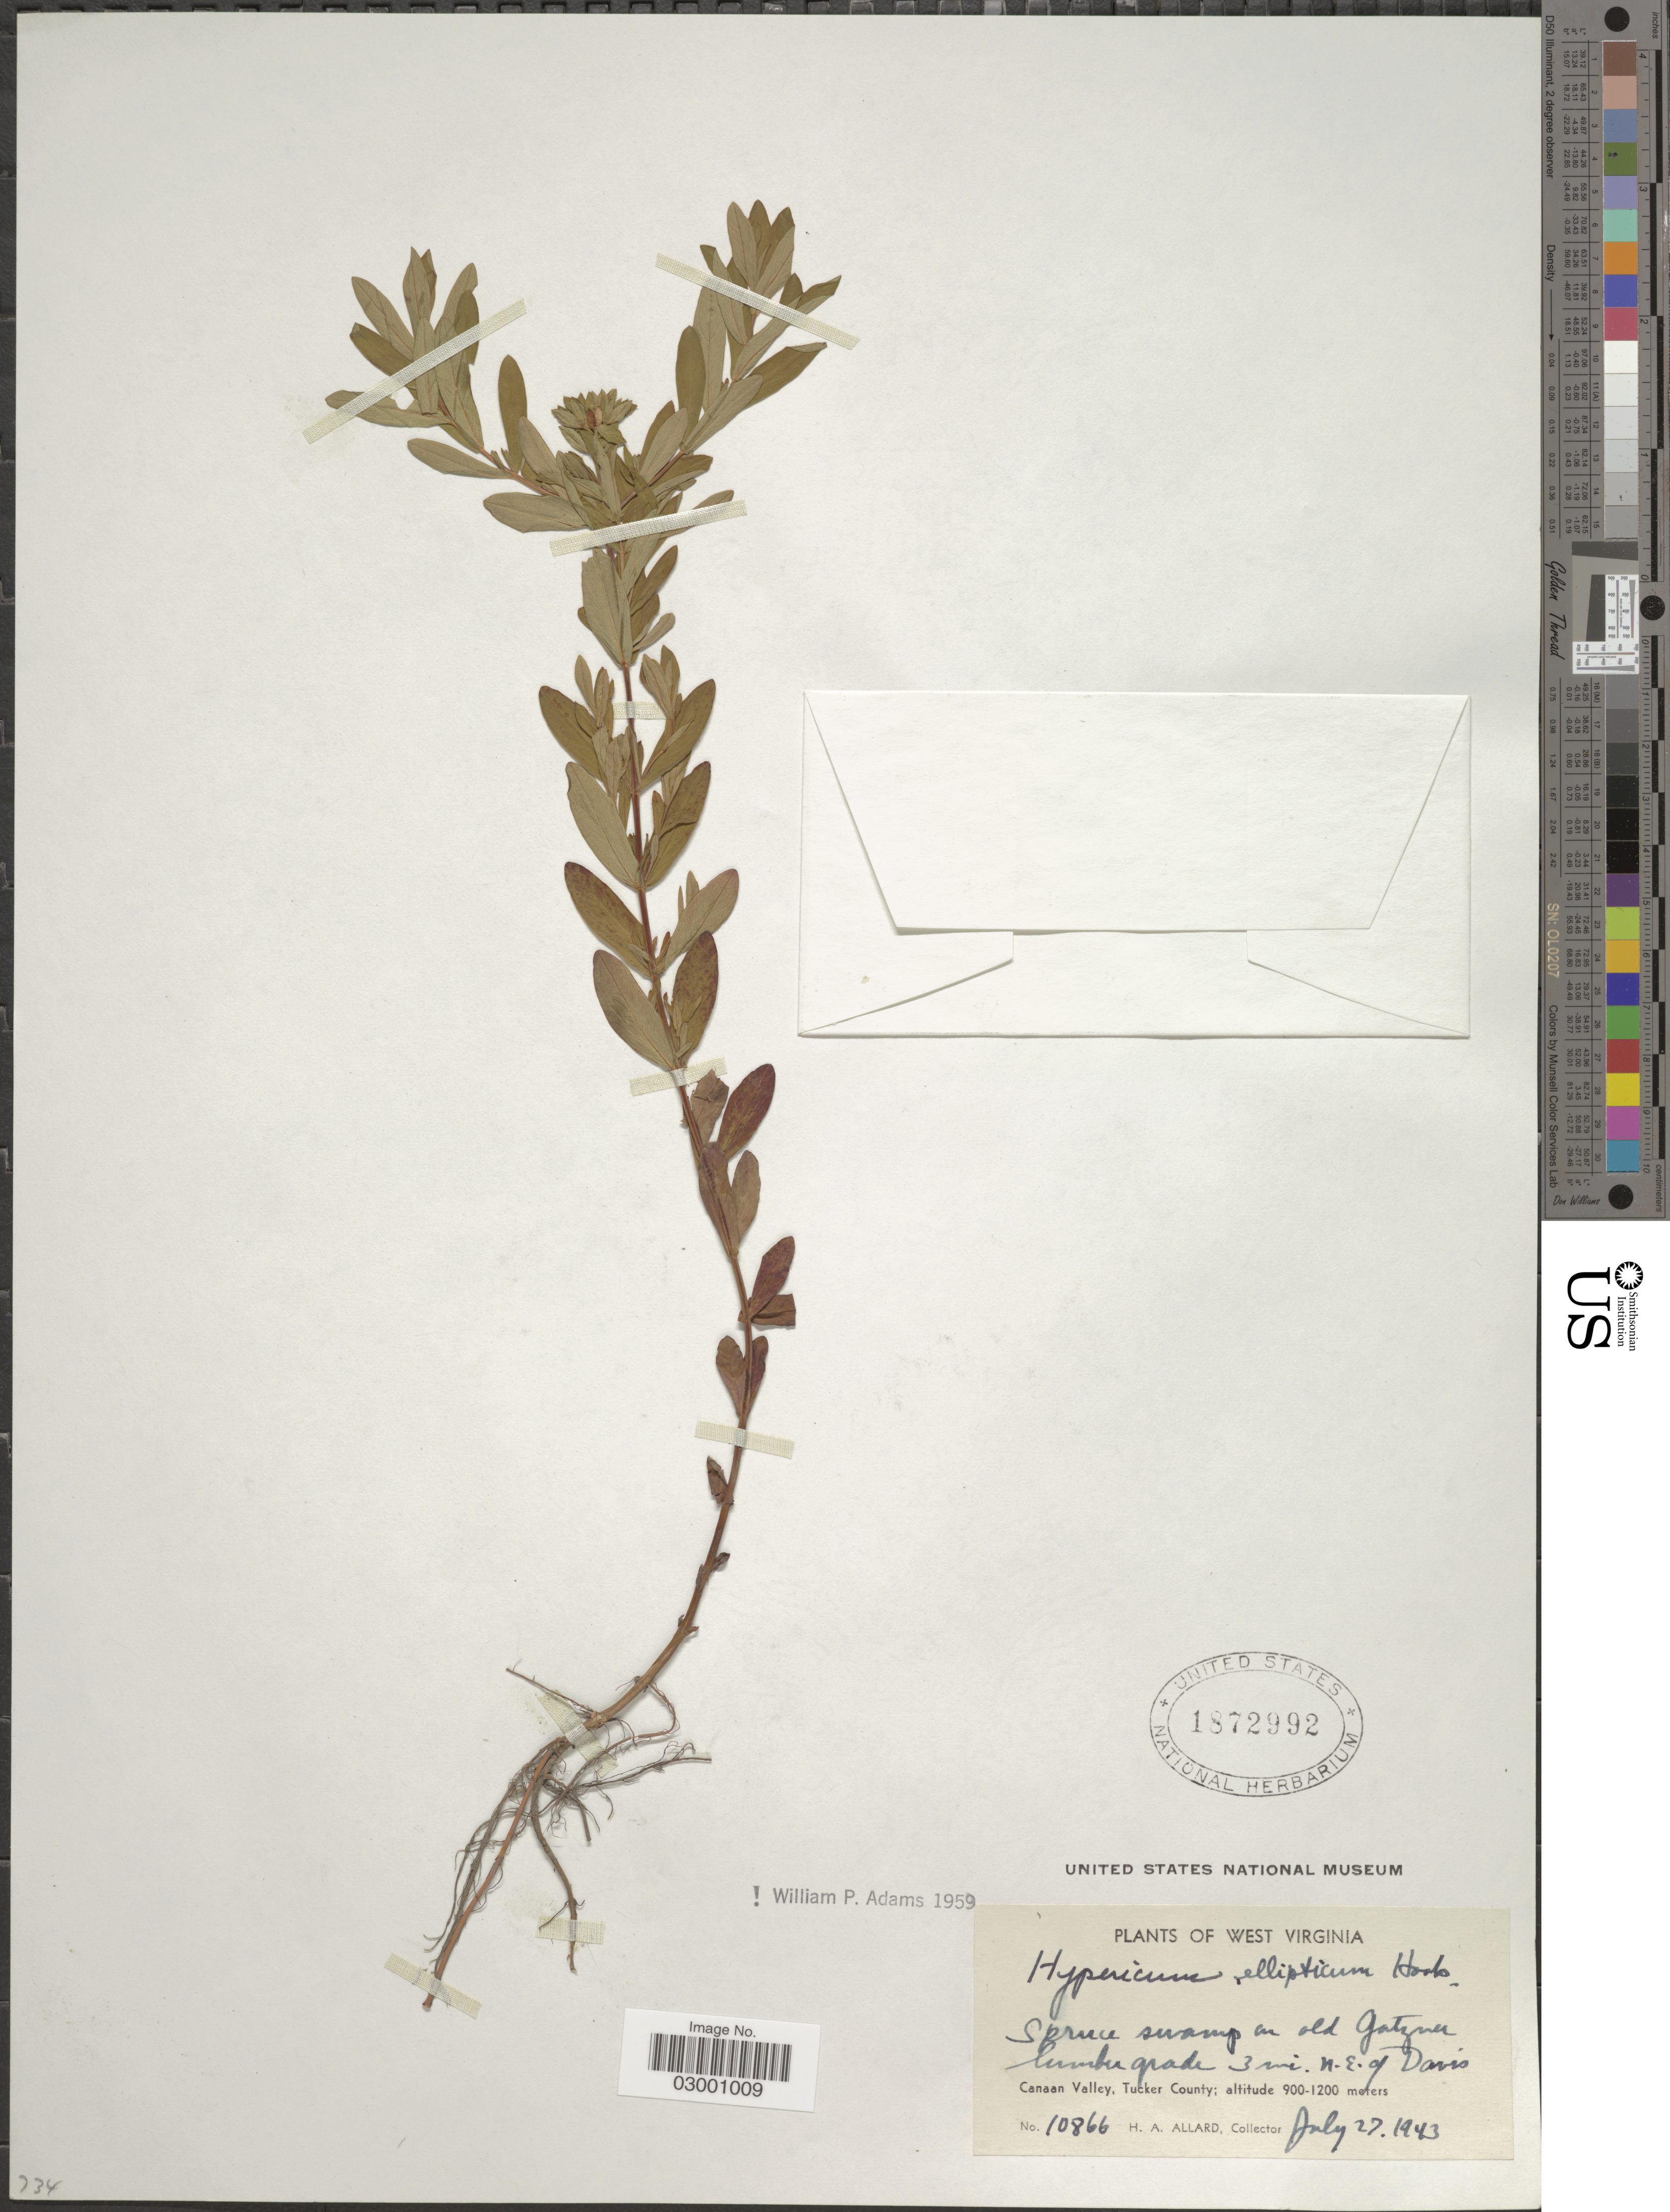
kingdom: Plantae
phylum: Tracheophyta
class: Magnoliopsida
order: Malpighiales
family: Hypericaceae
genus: Hypericum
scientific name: Hypericum ellipticum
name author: Hook.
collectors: H. A. Allard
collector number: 10866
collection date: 1943-07-27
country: United States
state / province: West Virginia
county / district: Tucker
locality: Spruce swamp on Old Gatzner lumber grade 3 mi. N.E. of Davis. Canaan Valley, Tucker County.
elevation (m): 900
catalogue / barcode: US 1872991